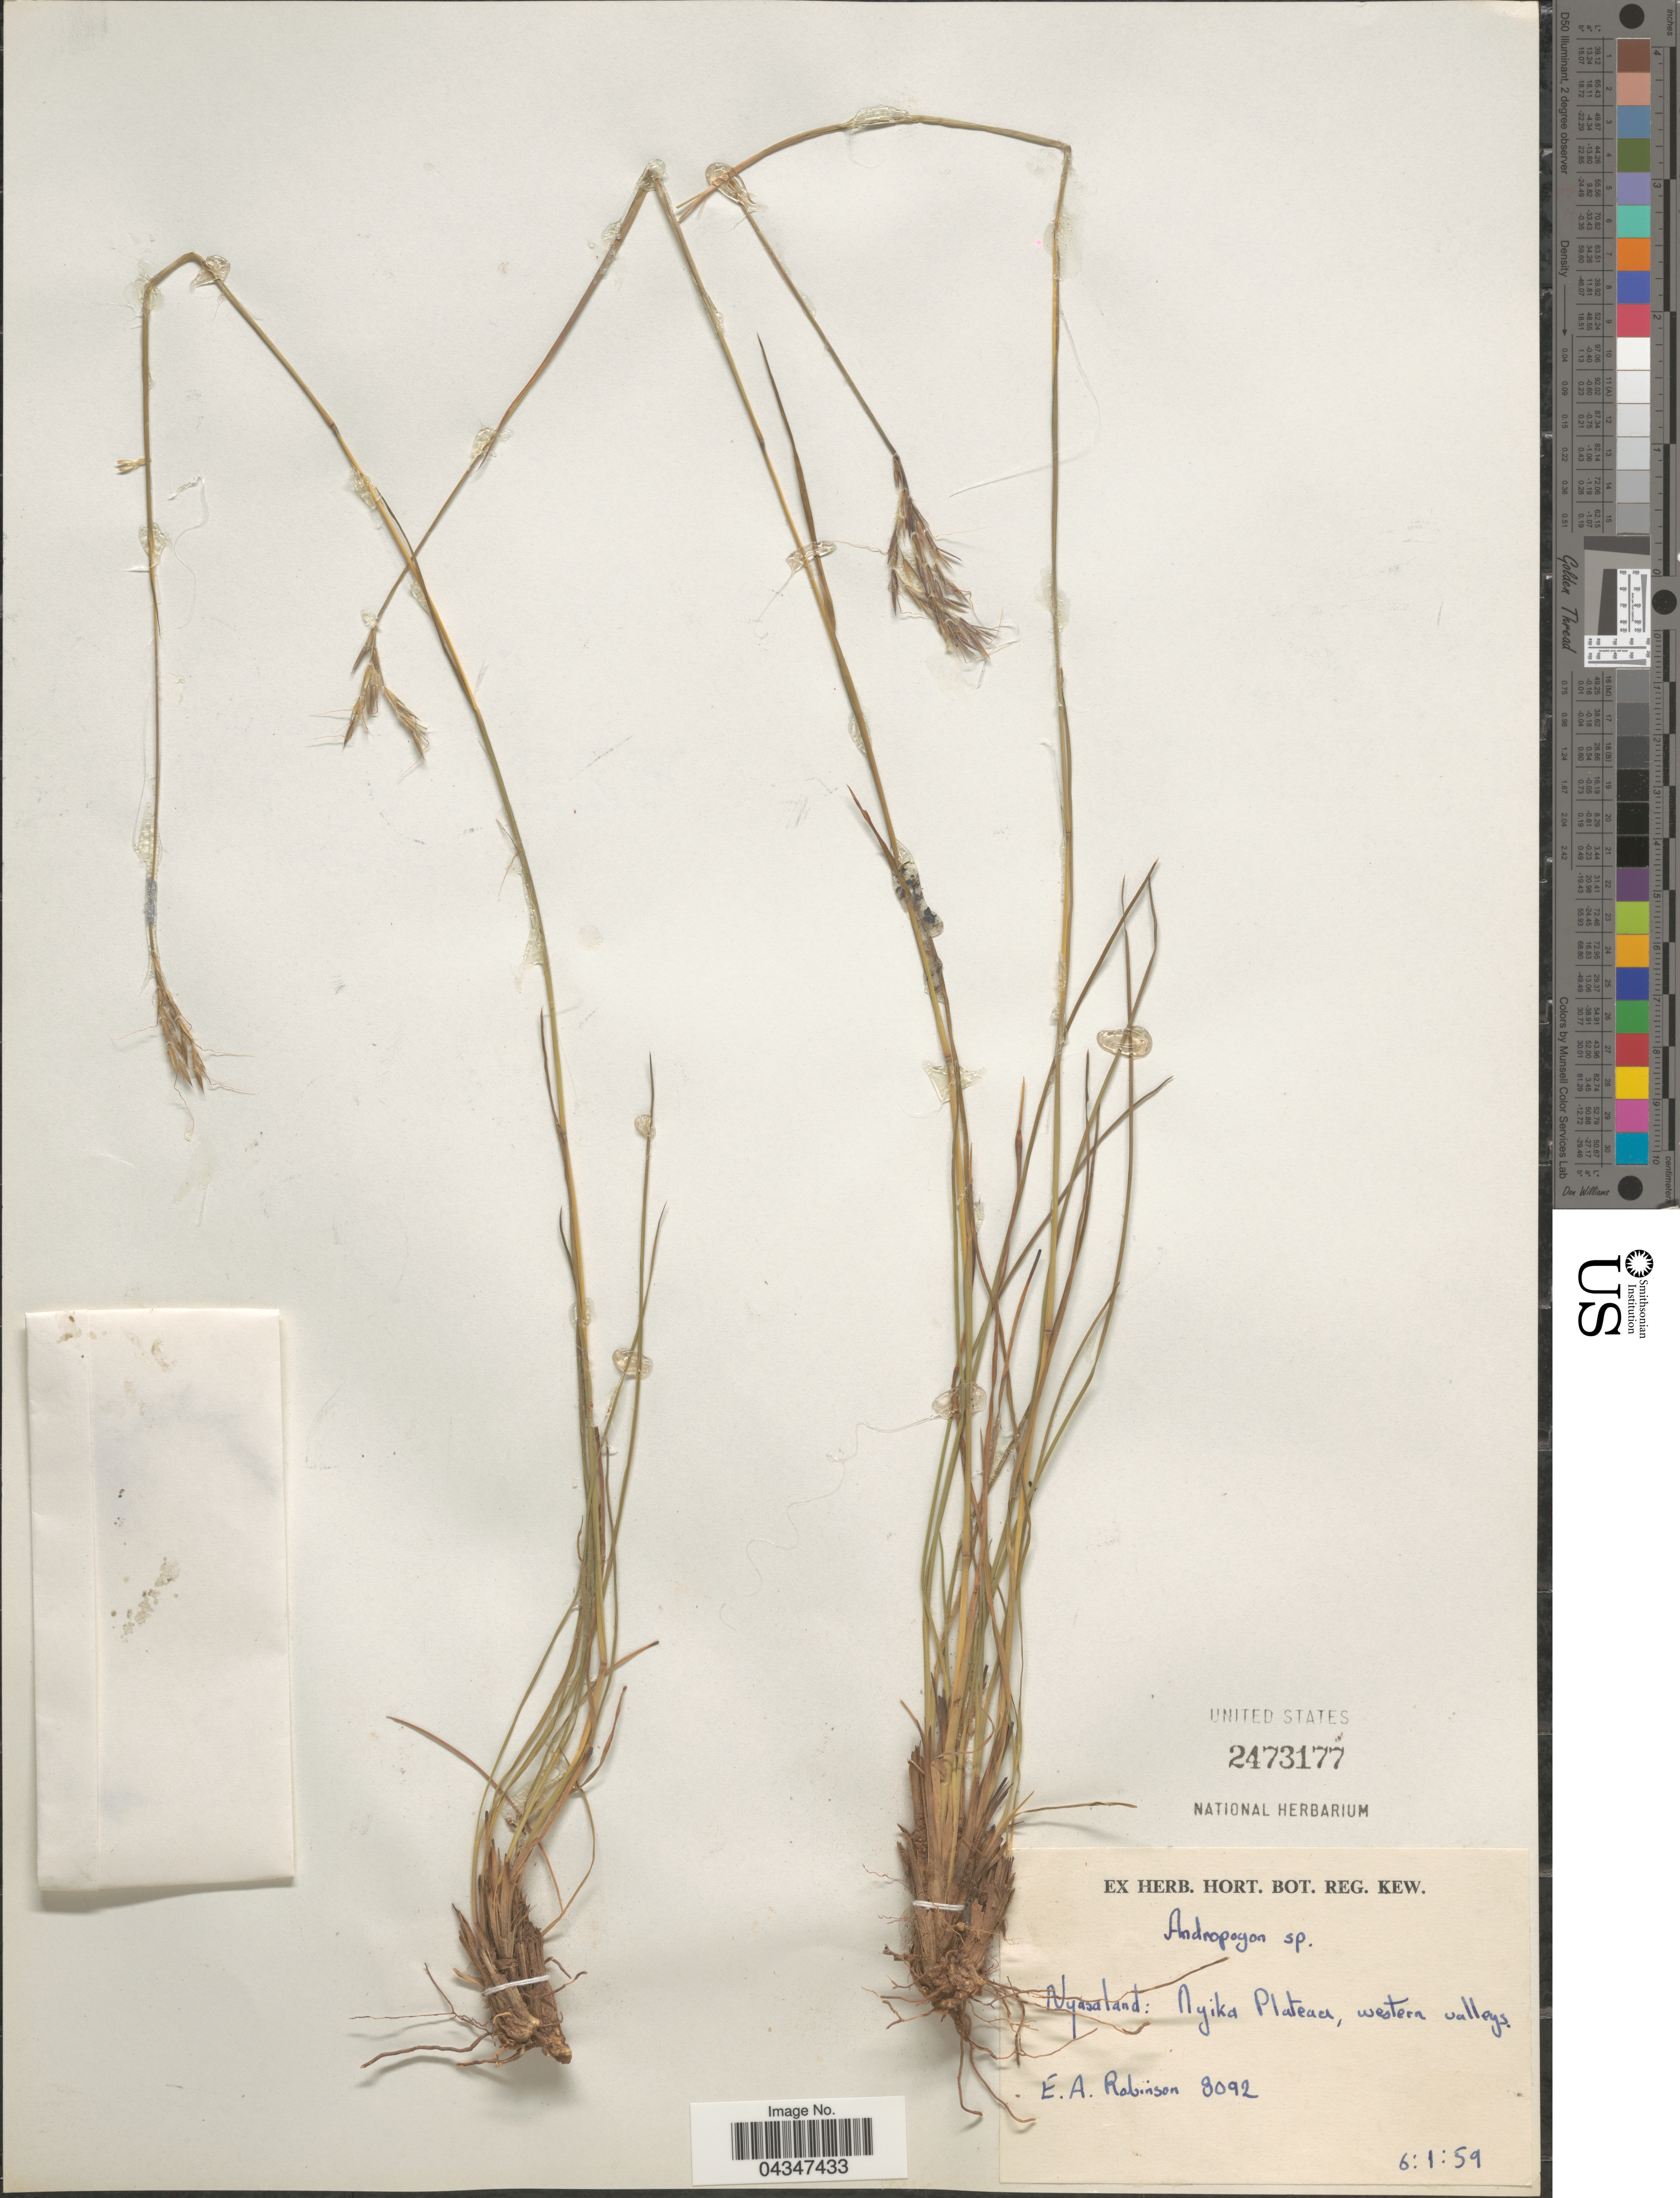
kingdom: Plantae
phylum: Tracheophyta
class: Liliopsida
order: Poales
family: Poaceae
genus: Andropogon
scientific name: Andropogon sp.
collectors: E. A. Robinson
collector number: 3092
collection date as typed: Transcribed d/m/y: 6/1/59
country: Malawi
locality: Nyasaland: Nyika Plateau, western valleys.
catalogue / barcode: US 2473177